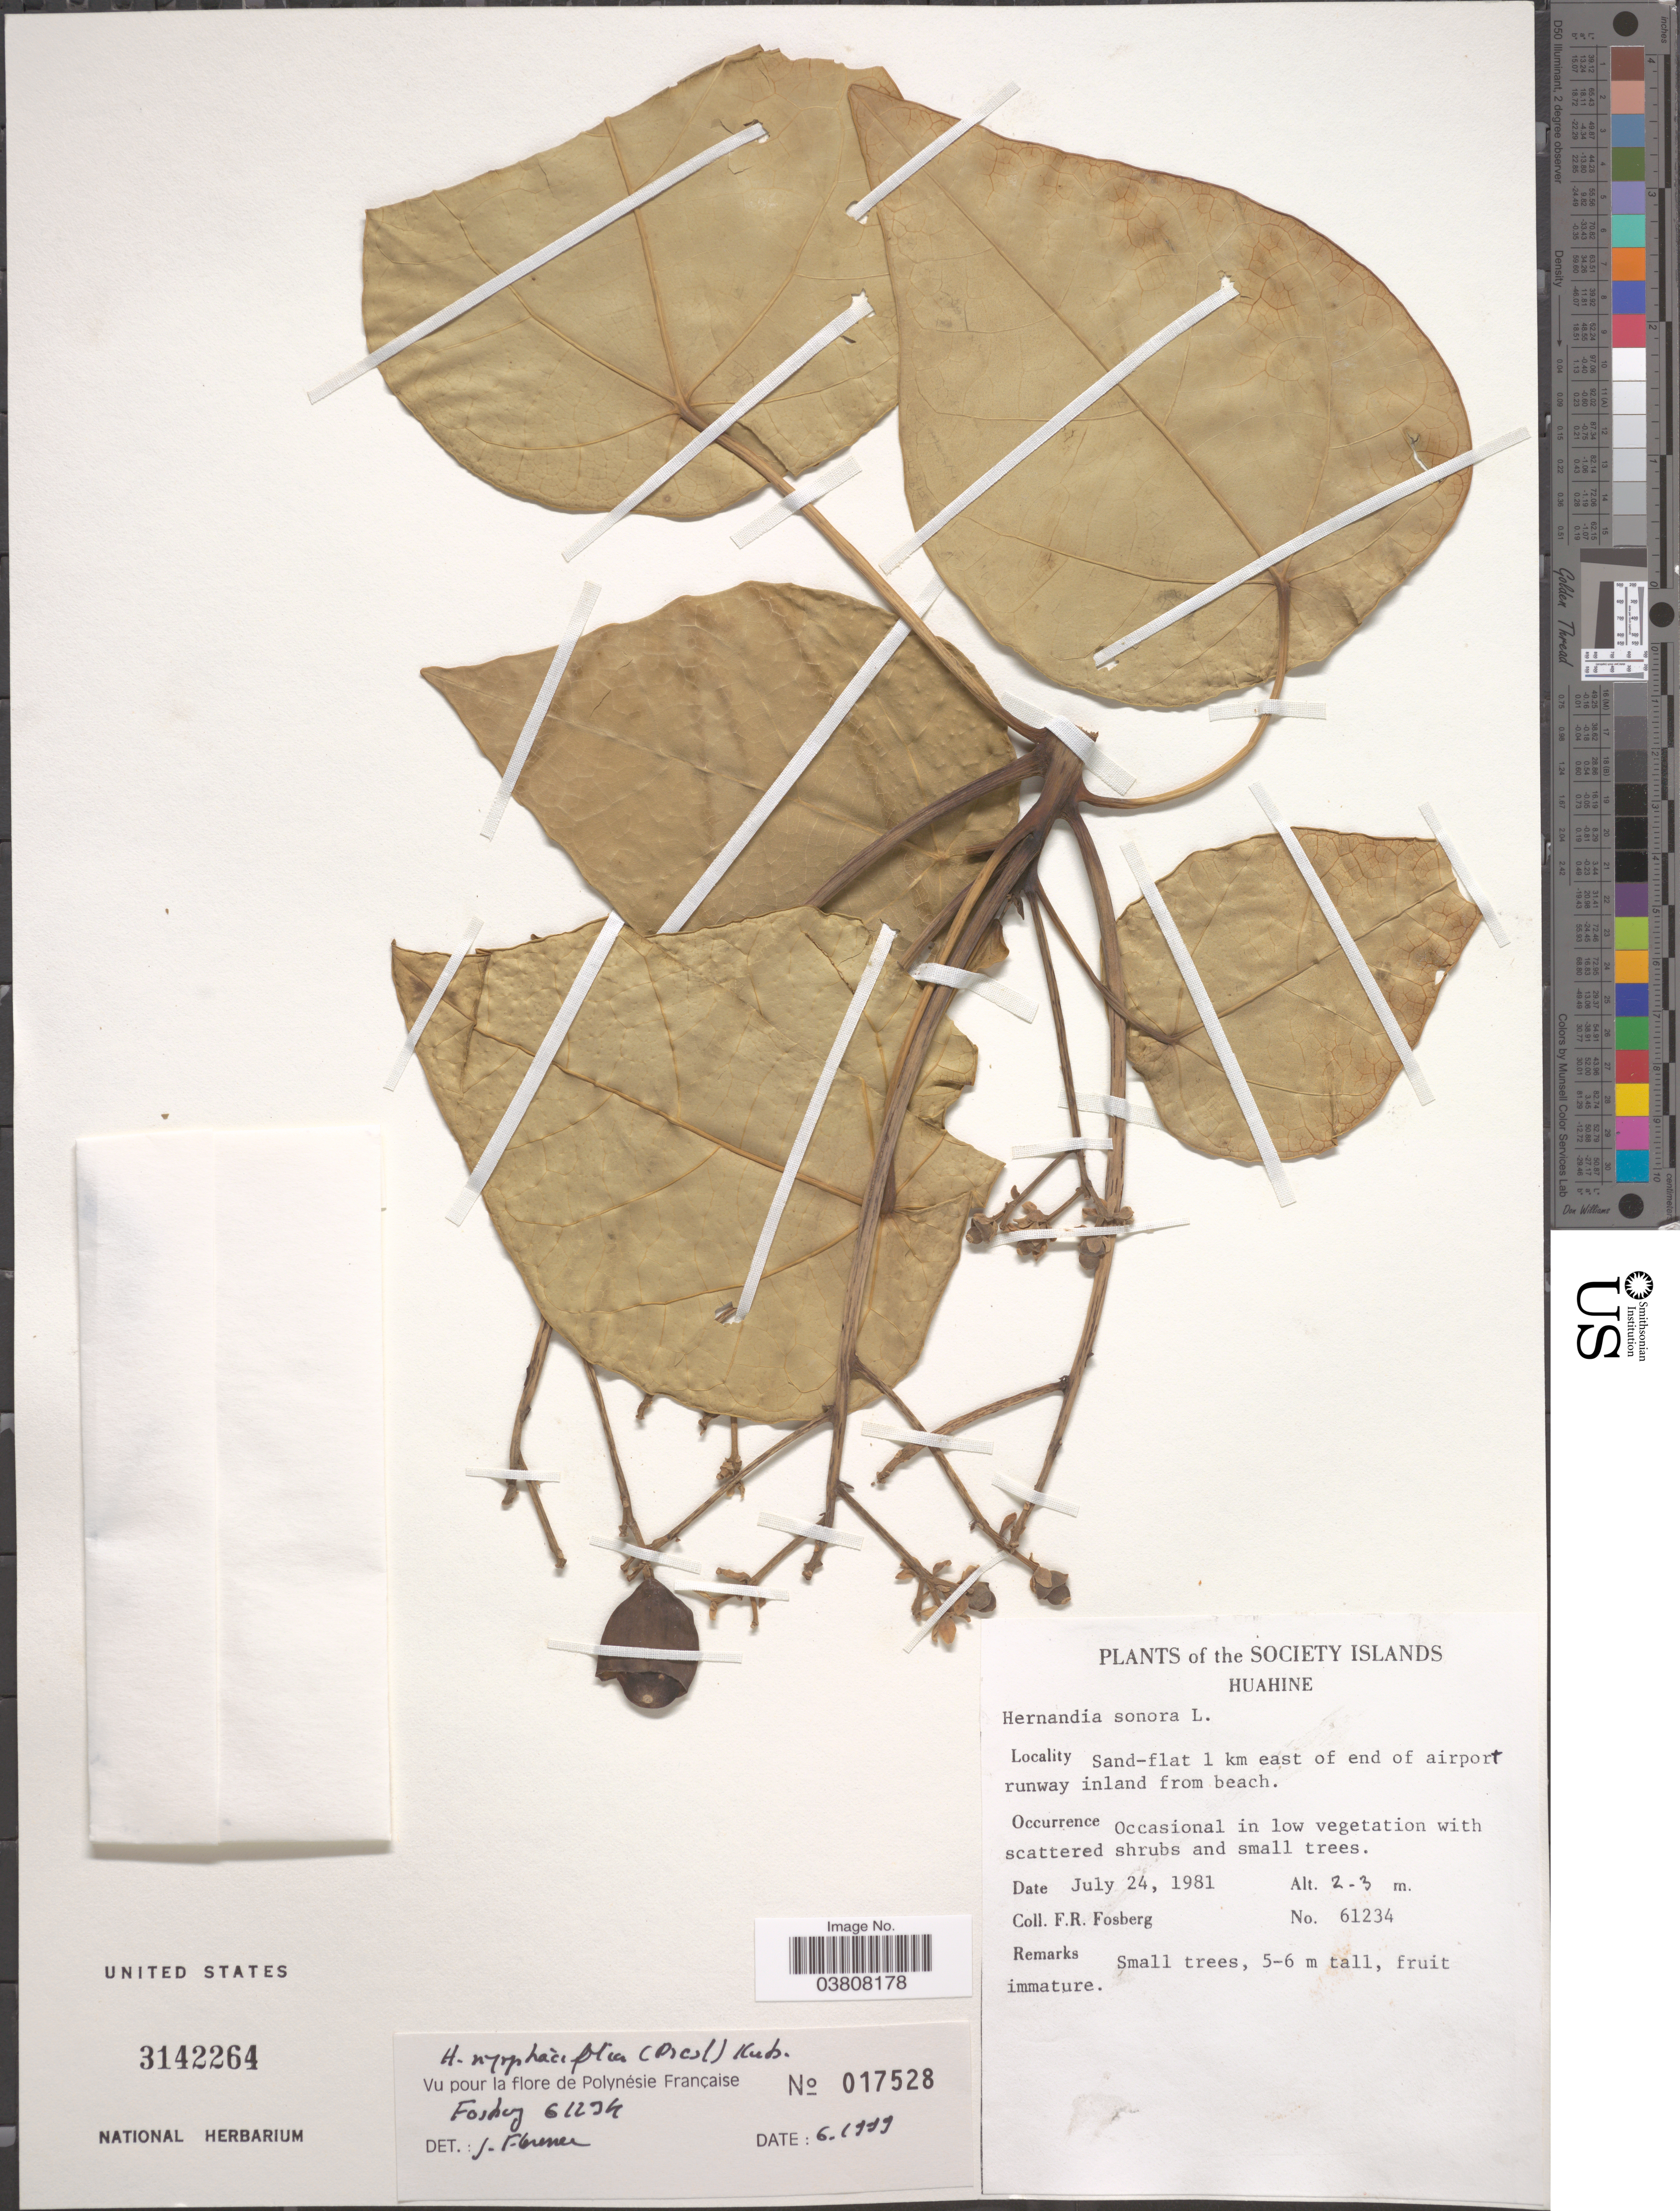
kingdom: Plantae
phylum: Tracheophyta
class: Magnoliopsida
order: Laurales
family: Hernandiaceae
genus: Hernandia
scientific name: Hernandia nymphaeifolia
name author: (C. Presl) Kubitzki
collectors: F. R. Fosberg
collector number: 61234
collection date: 1981-07-24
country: French Polynesia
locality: The Society Islands. Huahine. Sand-flat 1 km east of end of airport runway inland from beach.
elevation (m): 2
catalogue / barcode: US 3142264